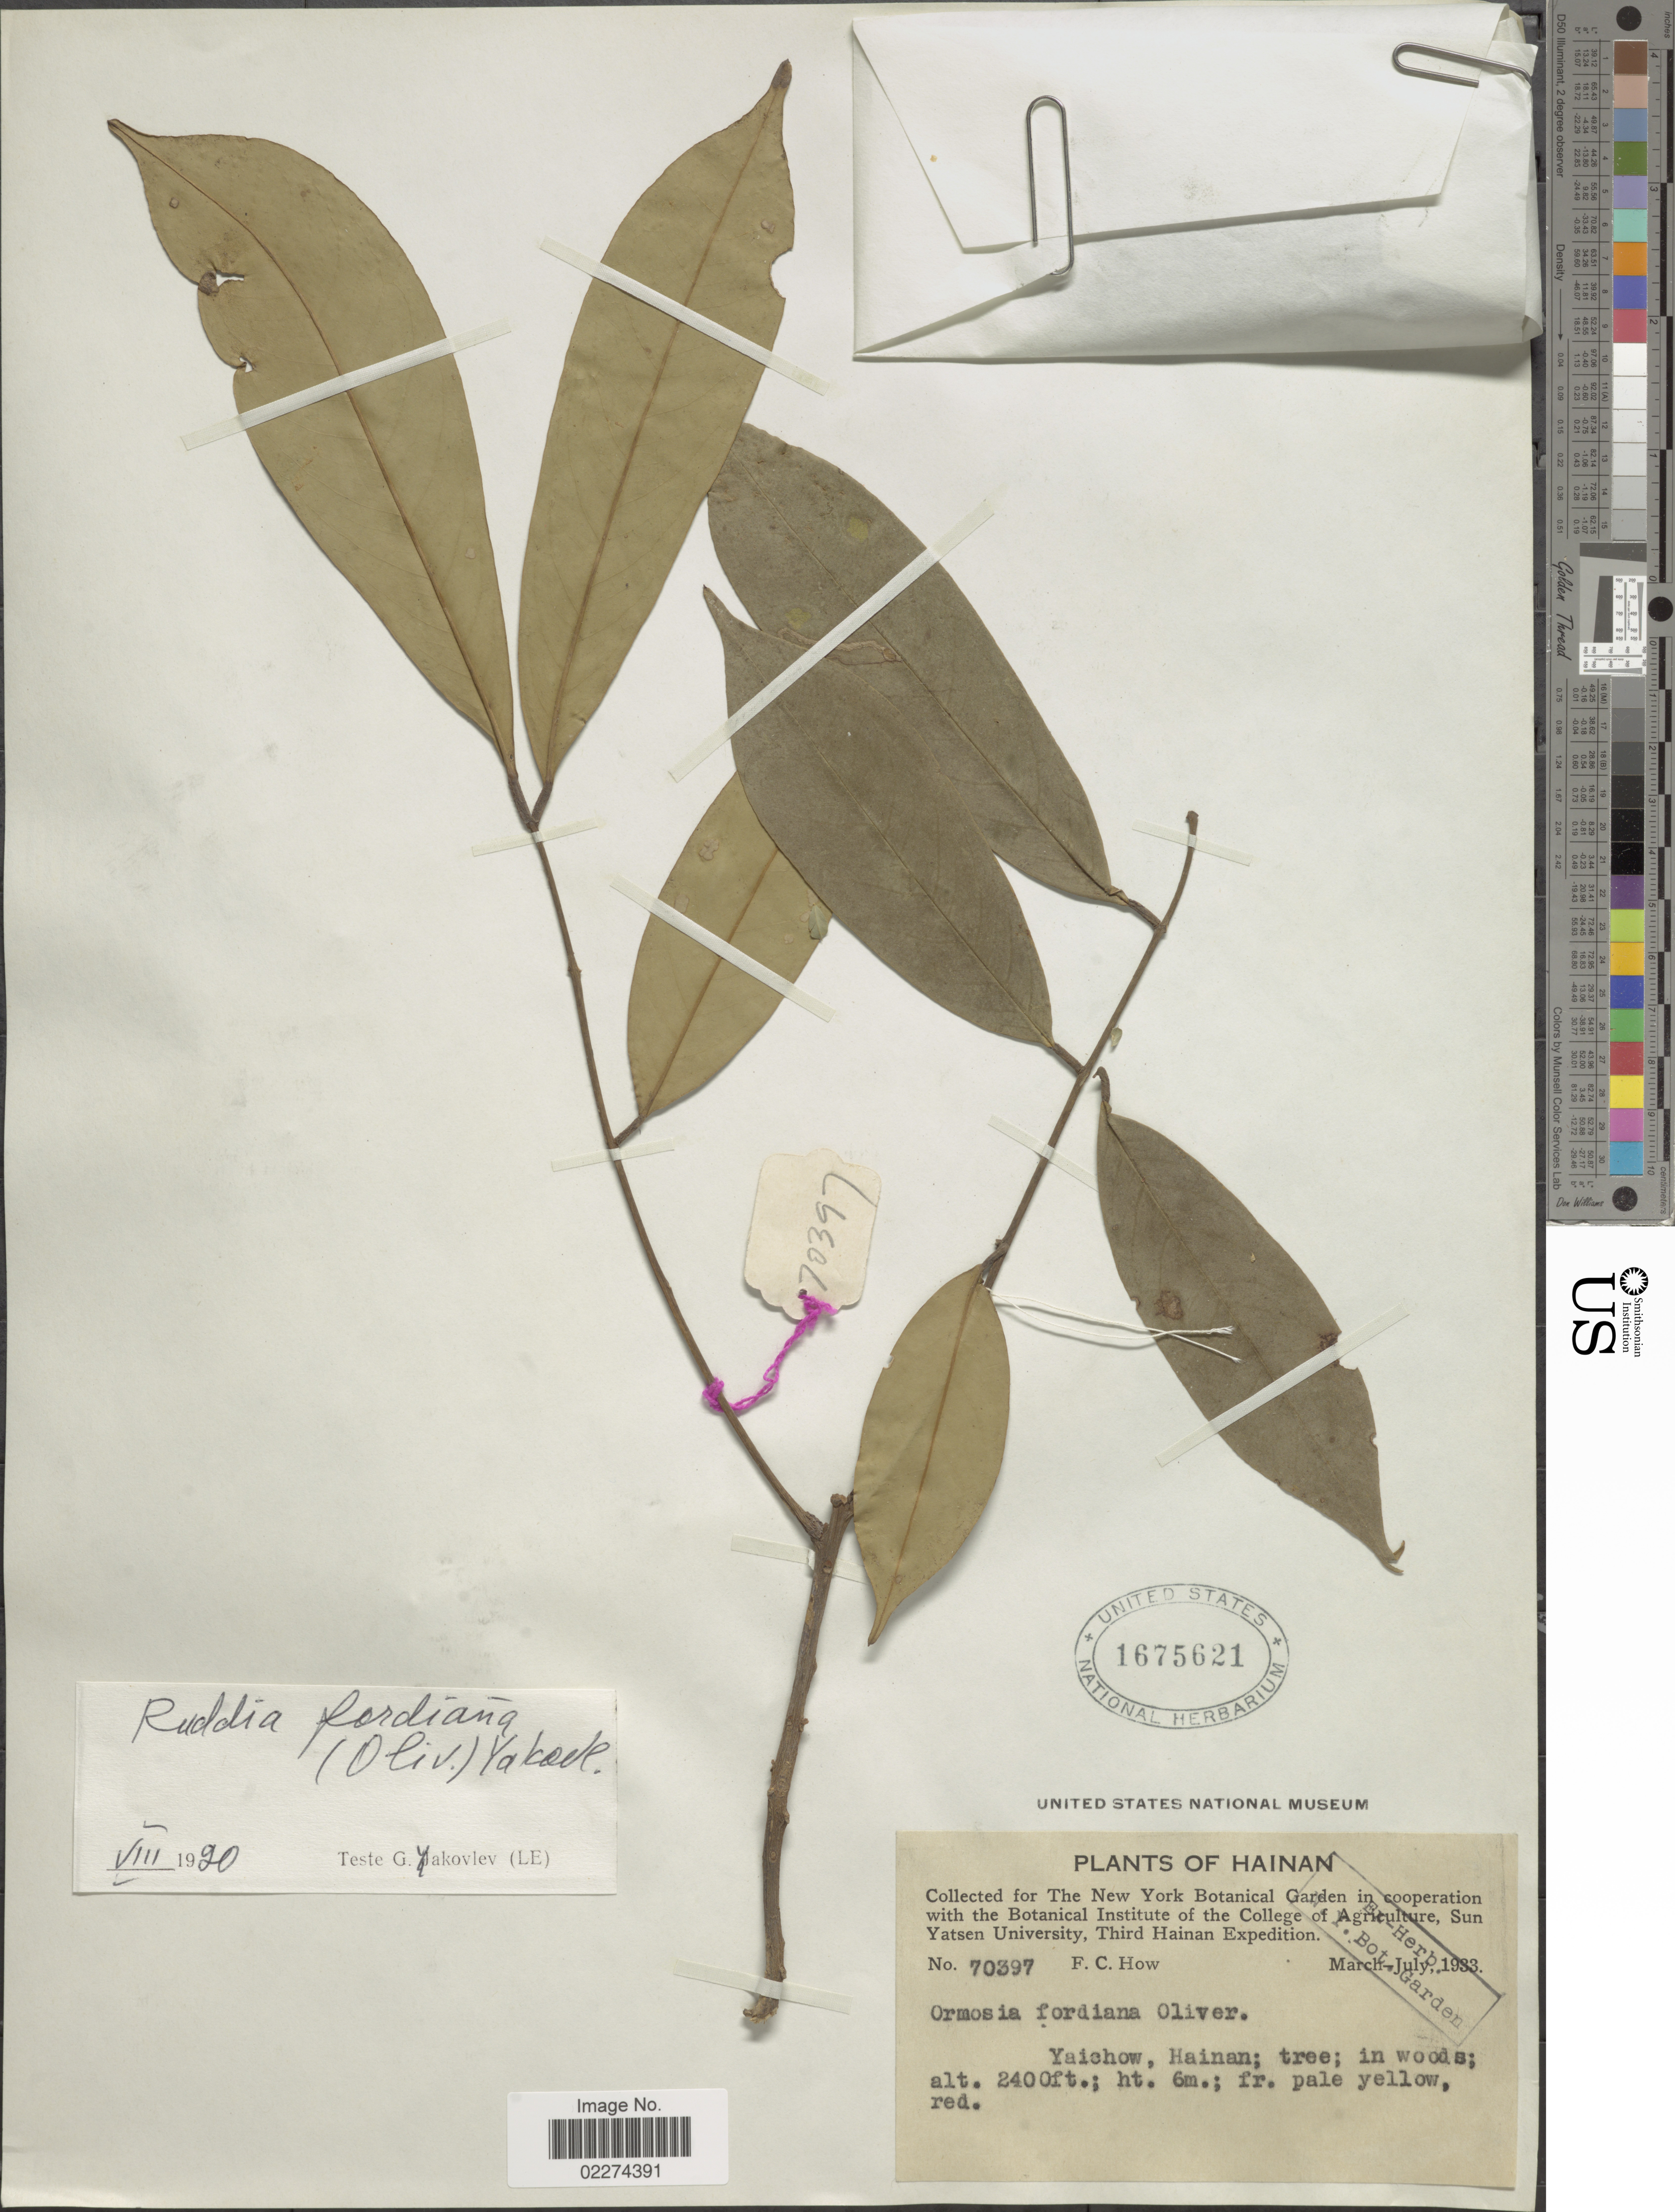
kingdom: Plantae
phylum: Tracheophyta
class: Magnoliopsida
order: Fabales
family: Fabaceae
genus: Ormosia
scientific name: Ormosia fordiana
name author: Oliv.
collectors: F. C. How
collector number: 70397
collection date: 1933-03/1933-07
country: China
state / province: Hainan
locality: Yaichow, Hainan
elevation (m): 732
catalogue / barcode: US 1675621